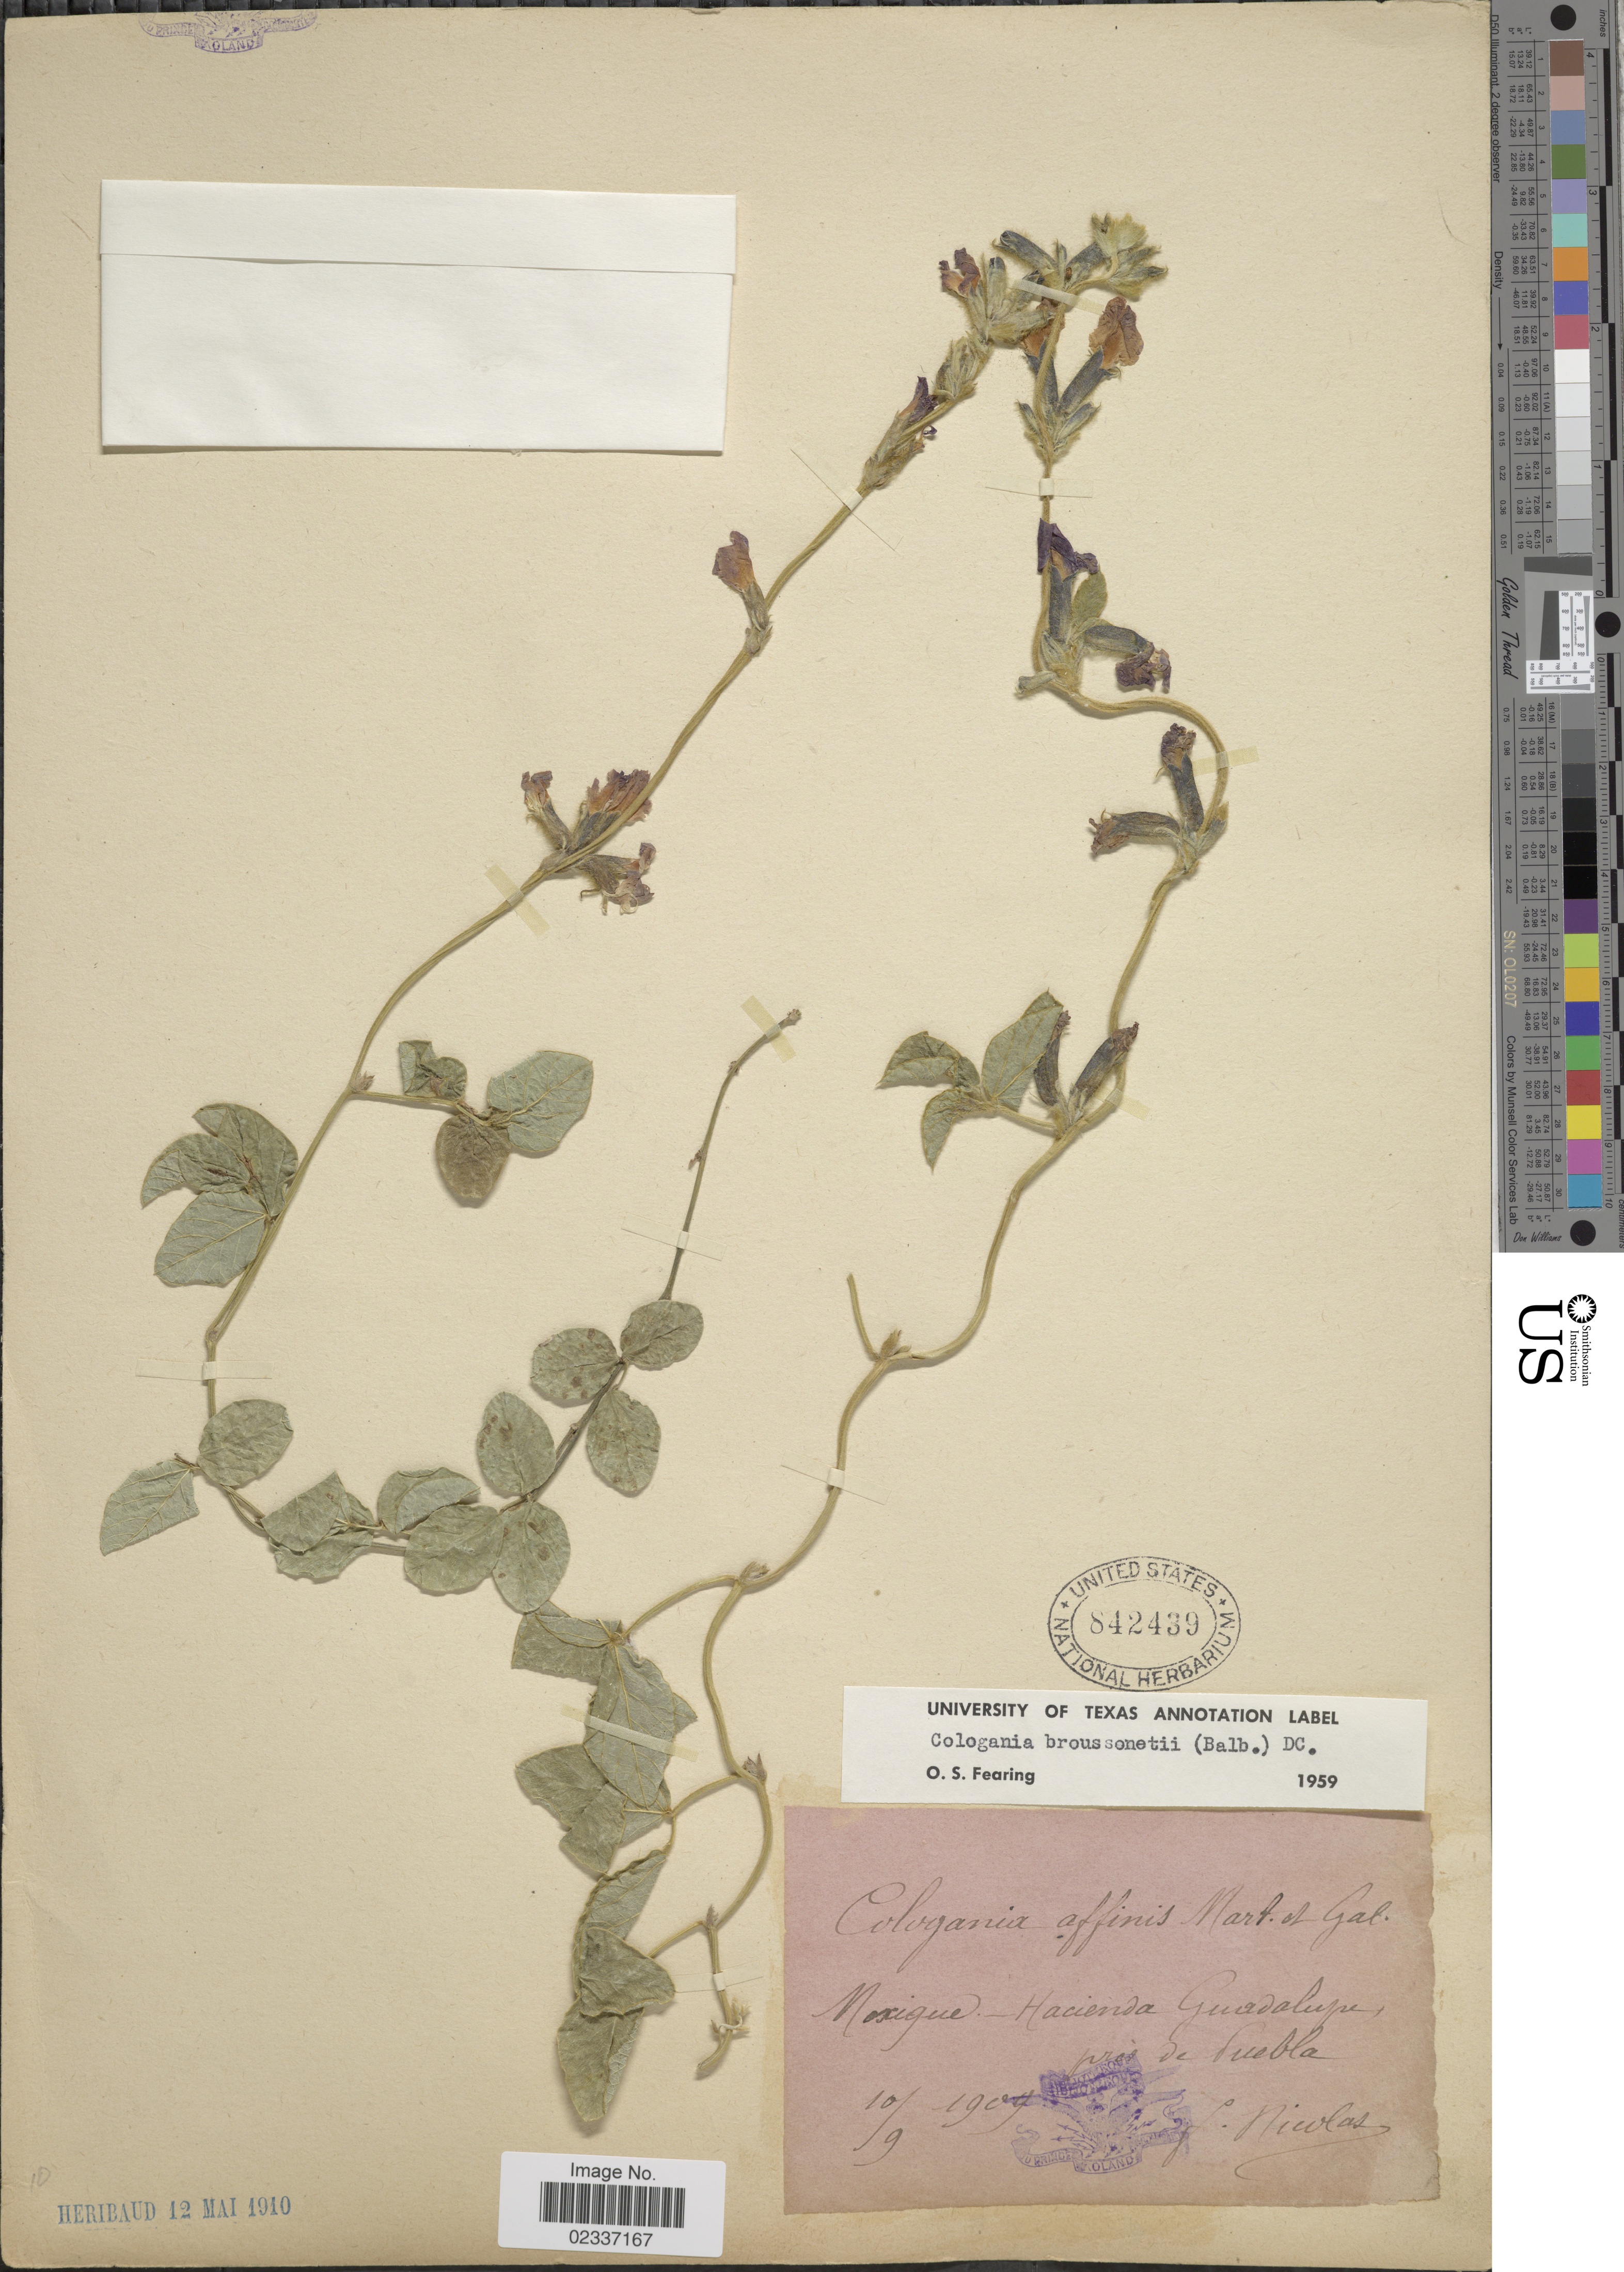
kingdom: Plantae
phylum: Tracheophyta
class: Magnoliopsida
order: Fabales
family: Fabaceae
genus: Cologania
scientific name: Cologania broussonetii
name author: (Balb.) DC.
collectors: F. Nicolas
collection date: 1909-09-10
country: Mexico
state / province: Puebla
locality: Hacienda Guadalupe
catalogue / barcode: US 842439